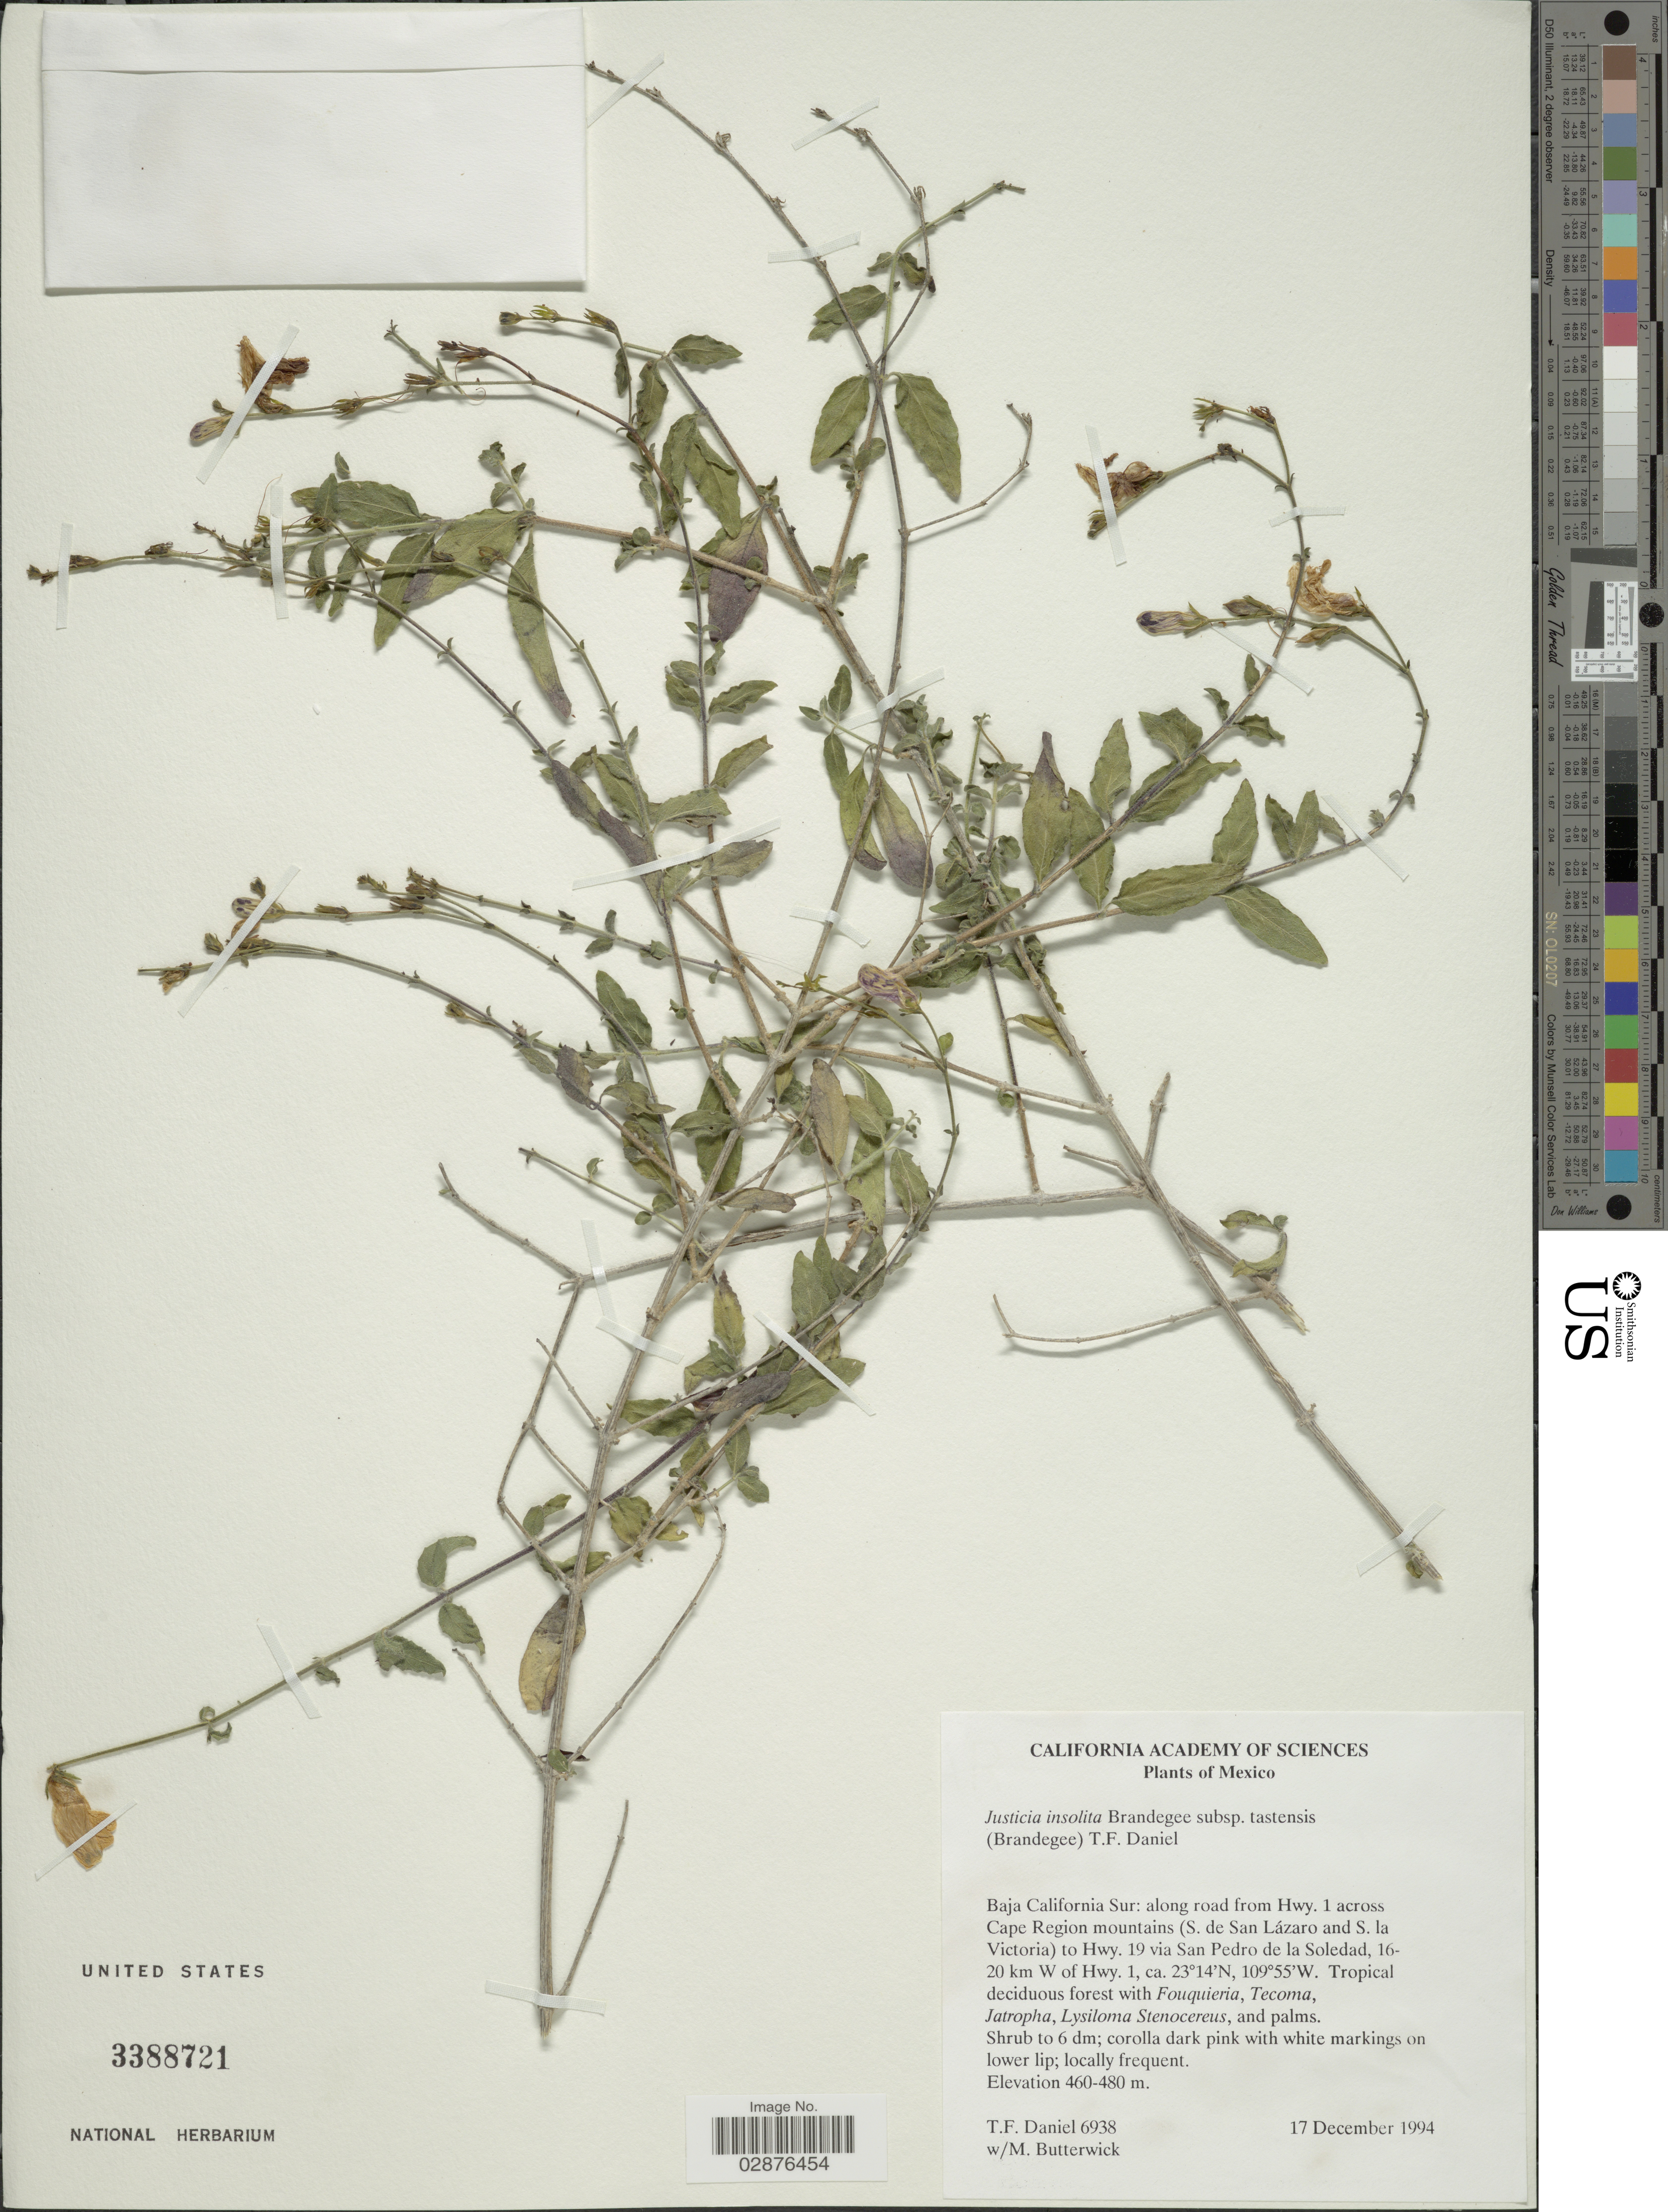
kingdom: Plantae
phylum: Tracheophyta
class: Magnoliopsida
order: Lamiales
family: Acanthaceae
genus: Justicia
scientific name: Justicia insolita var. tastensis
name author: Brandegee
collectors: T. F. Daniel & M. Butterwick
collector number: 6938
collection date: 1994-12-17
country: Mexico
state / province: Baja California Sur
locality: Along road from Hwy. 1 across Cape Region mountains (S. de San Lázaro and S. la Victoria) to Hwy. 19 via San Pedro de la Soledad, 16-20 km W of Hwy. 1.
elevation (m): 460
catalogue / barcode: US 3388721